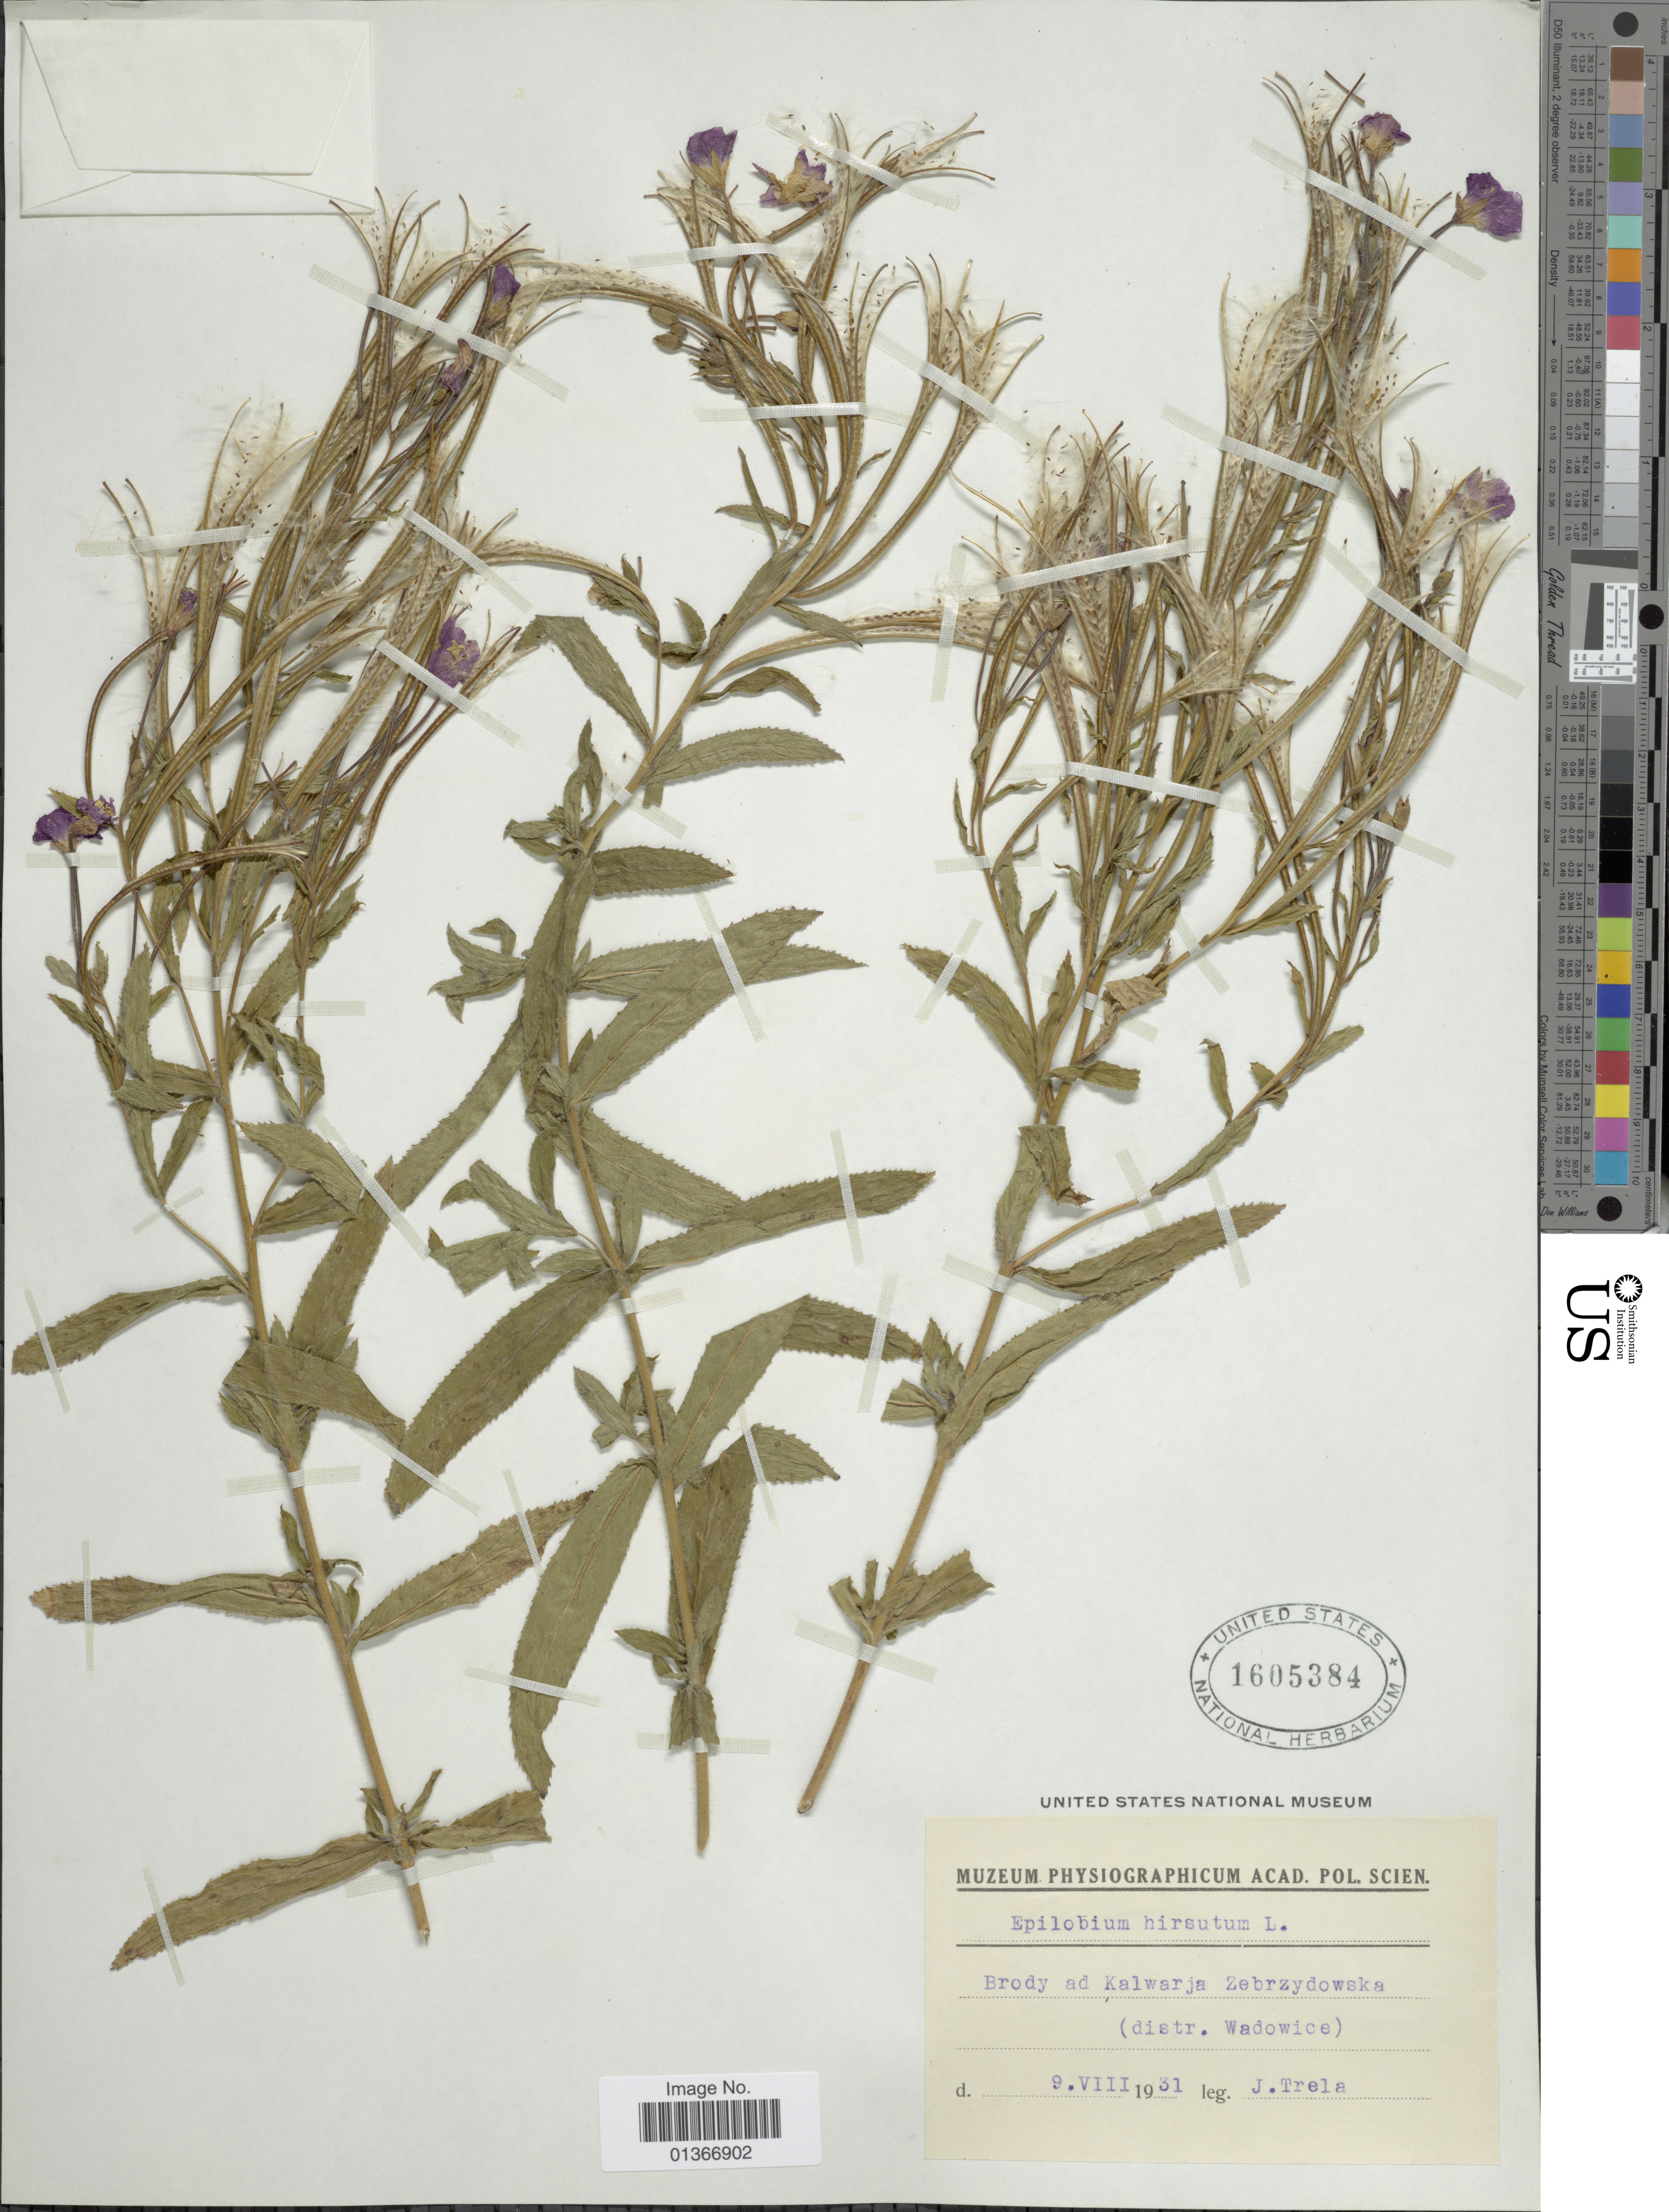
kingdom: Plantae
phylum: Tracheophyta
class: Magnoliopsida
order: Myrtales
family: Onagraceae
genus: Epilobium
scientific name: Epilobium hirsutum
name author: L.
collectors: J. Trela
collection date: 1931-08-09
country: Poland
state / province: Malopolskie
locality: Brody ad Kalwarja Zebrzydowska (distr. Wadowice).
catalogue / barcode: US 1605384